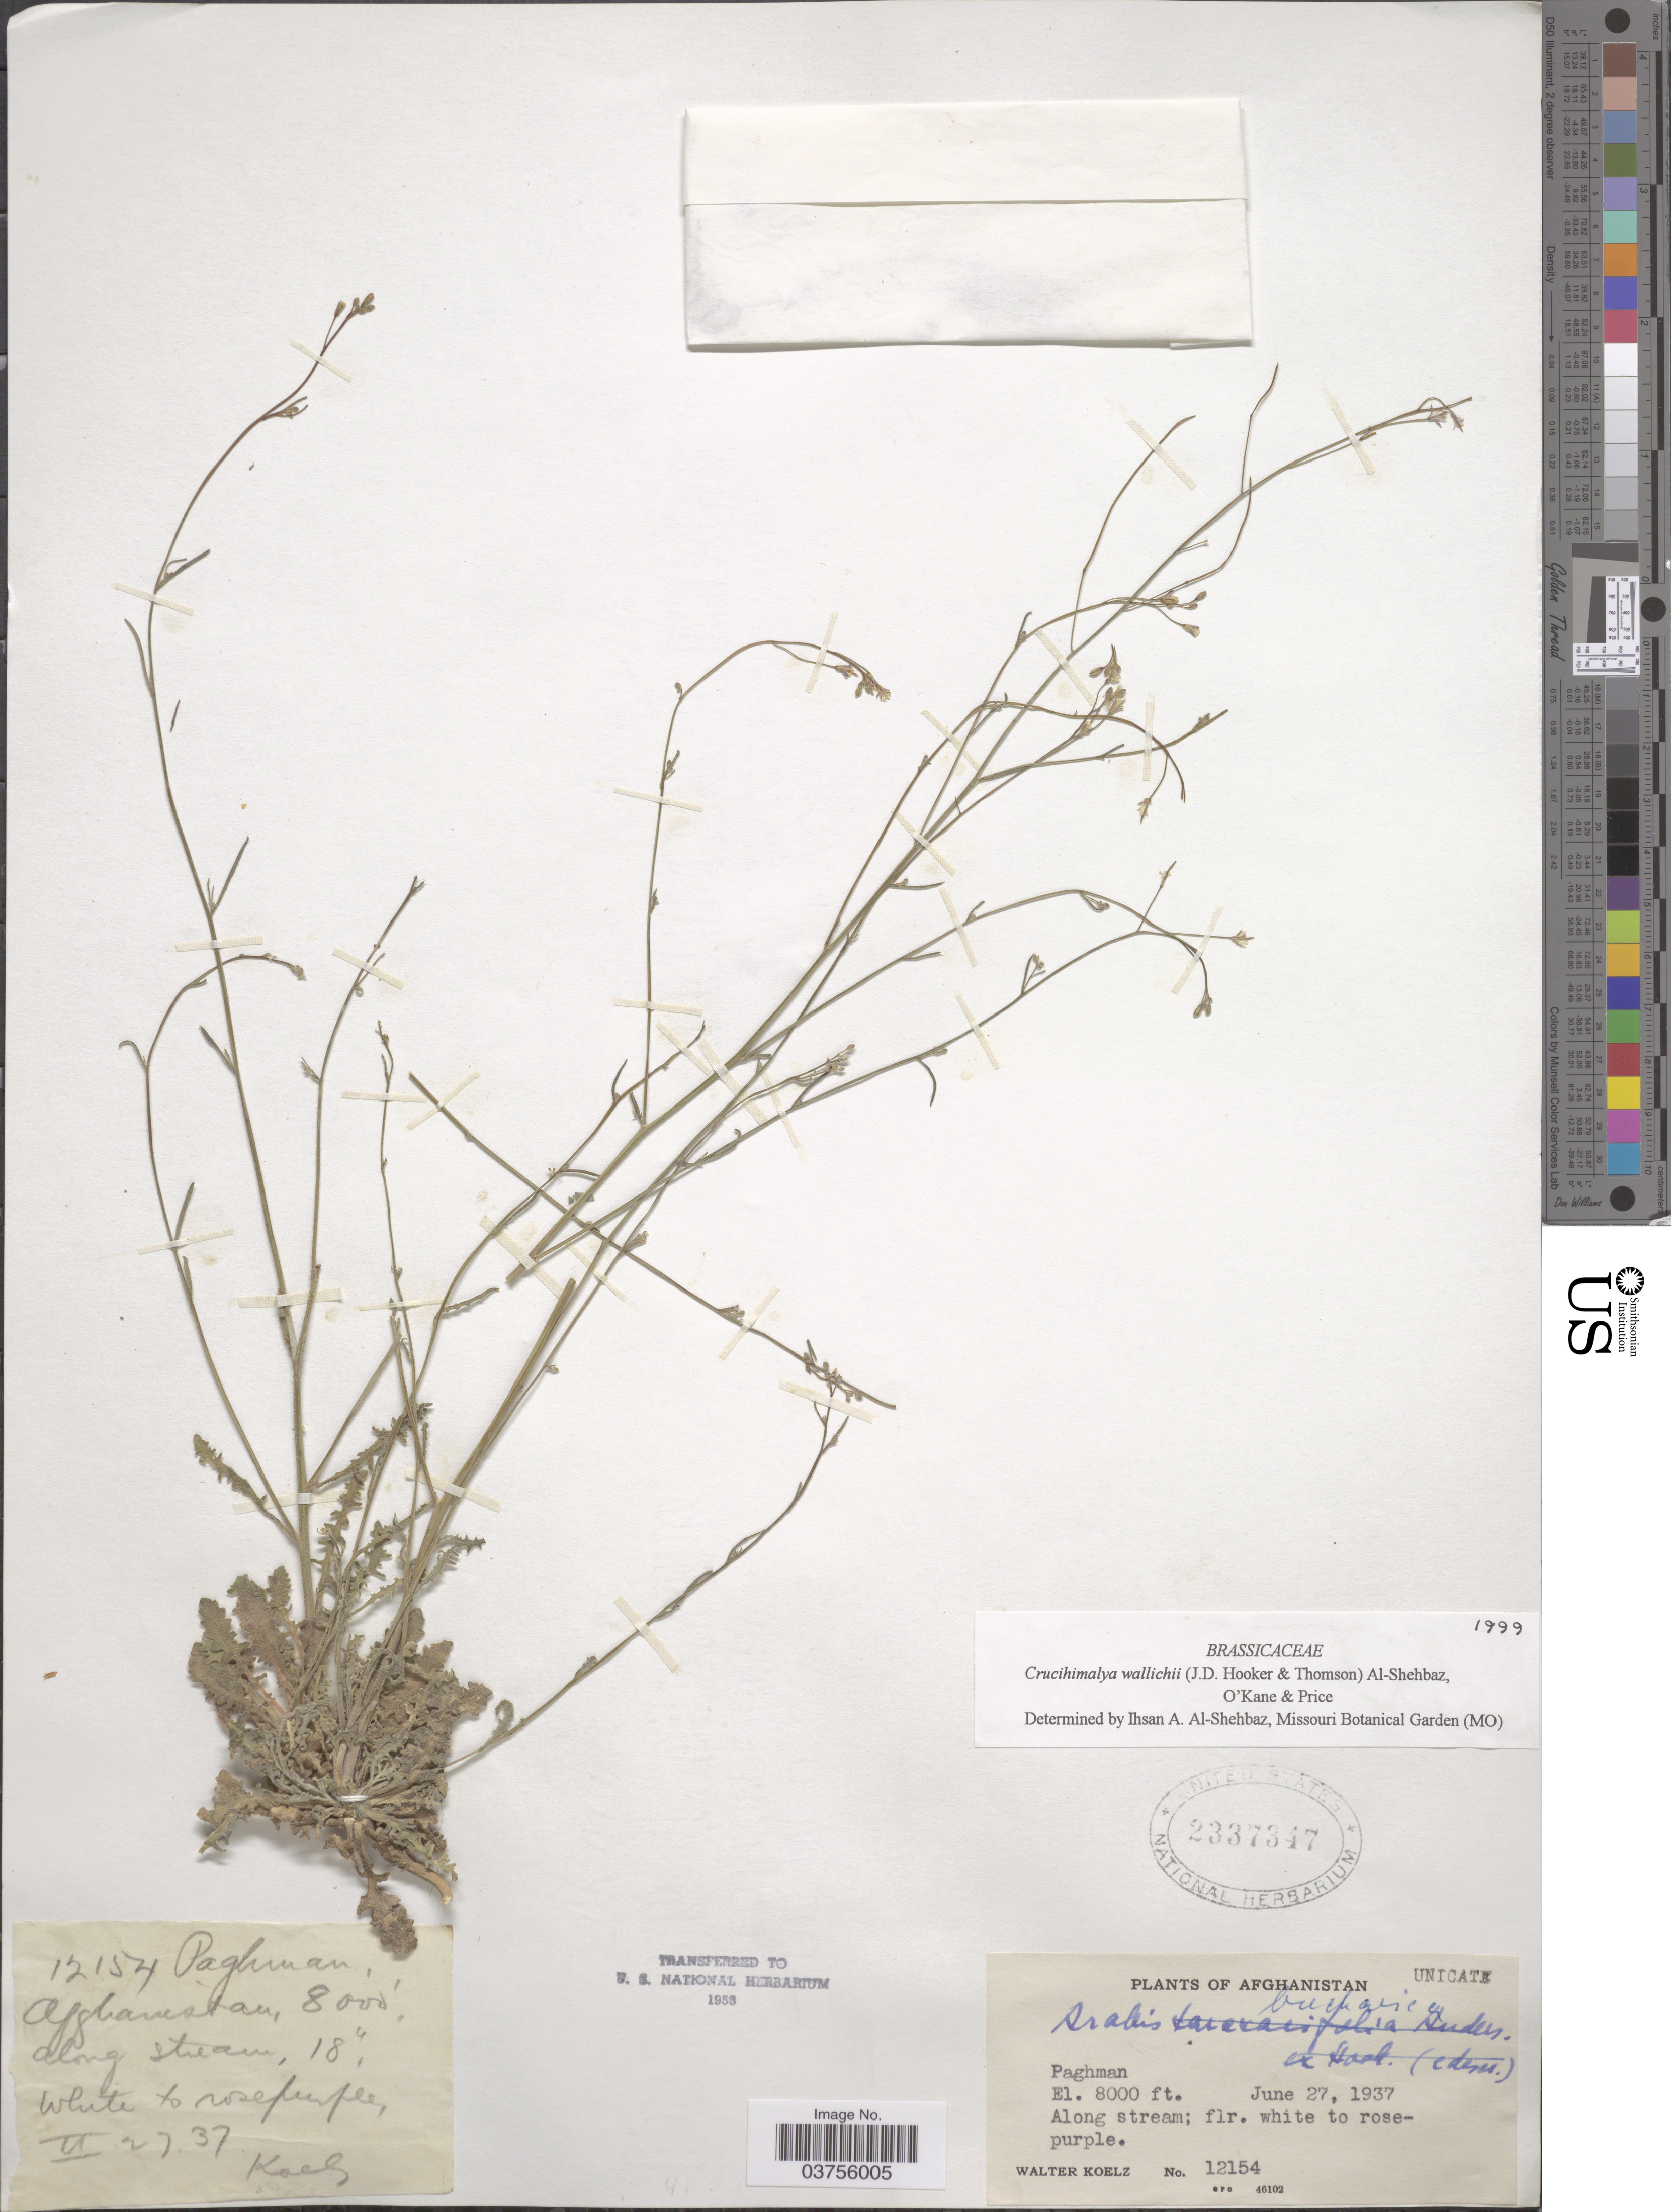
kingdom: Plantae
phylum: Tracheophyta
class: Magnoliopsida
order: Brassicales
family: Brassicaceae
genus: Crucihimalaya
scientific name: Crucihimalaya wallichii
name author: (Hook. f. & Thomson) Al-Shehbaz et al.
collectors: W. N. Koelz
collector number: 12154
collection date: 1937-06-27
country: Afghanistan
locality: Paghman.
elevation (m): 2438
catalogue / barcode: US 2337347